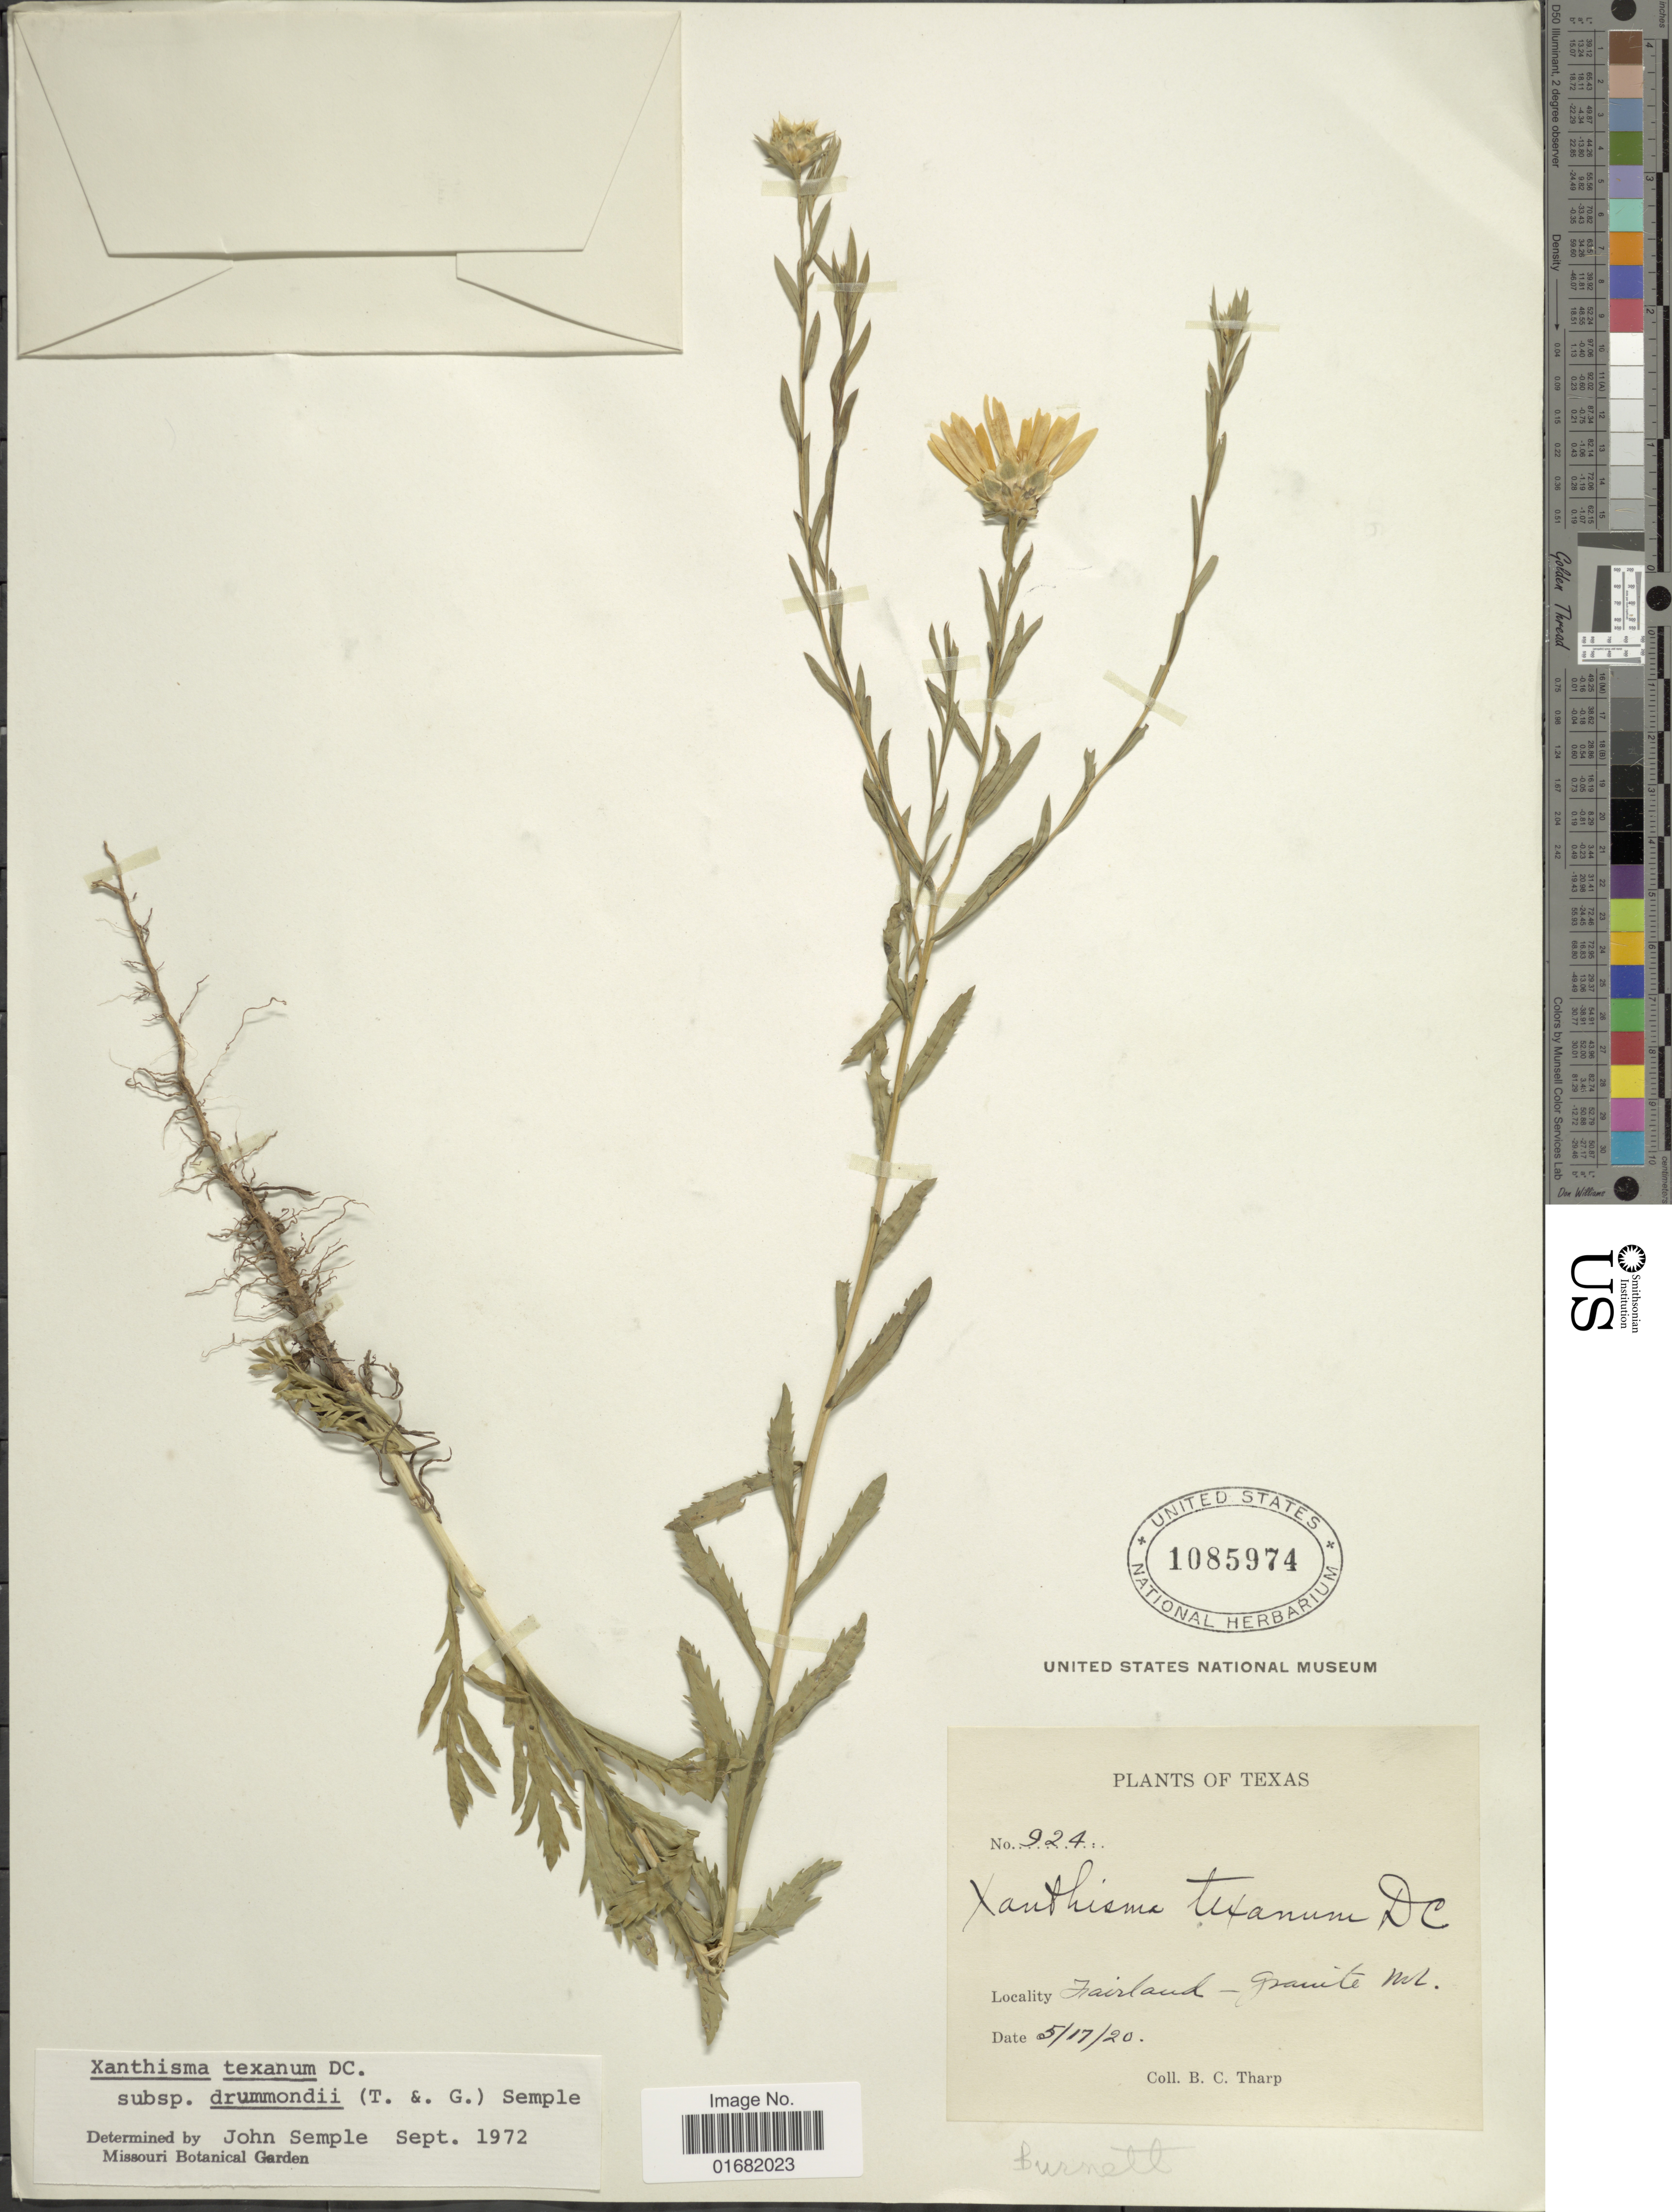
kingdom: Plantae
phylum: Tracheophyta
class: Magnoliopsida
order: Asterales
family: Asteraceae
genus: Xanthisma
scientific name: Xanthisma texanum subsp. drummondii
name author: (Torr. & A. Gray) Semple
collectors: B. C. Tharp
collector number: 924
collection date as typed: Transcribed d/m/y: 17/5/20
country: United States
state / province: Texas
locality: Fairland - Granite Mt.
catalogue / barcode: US 1085974